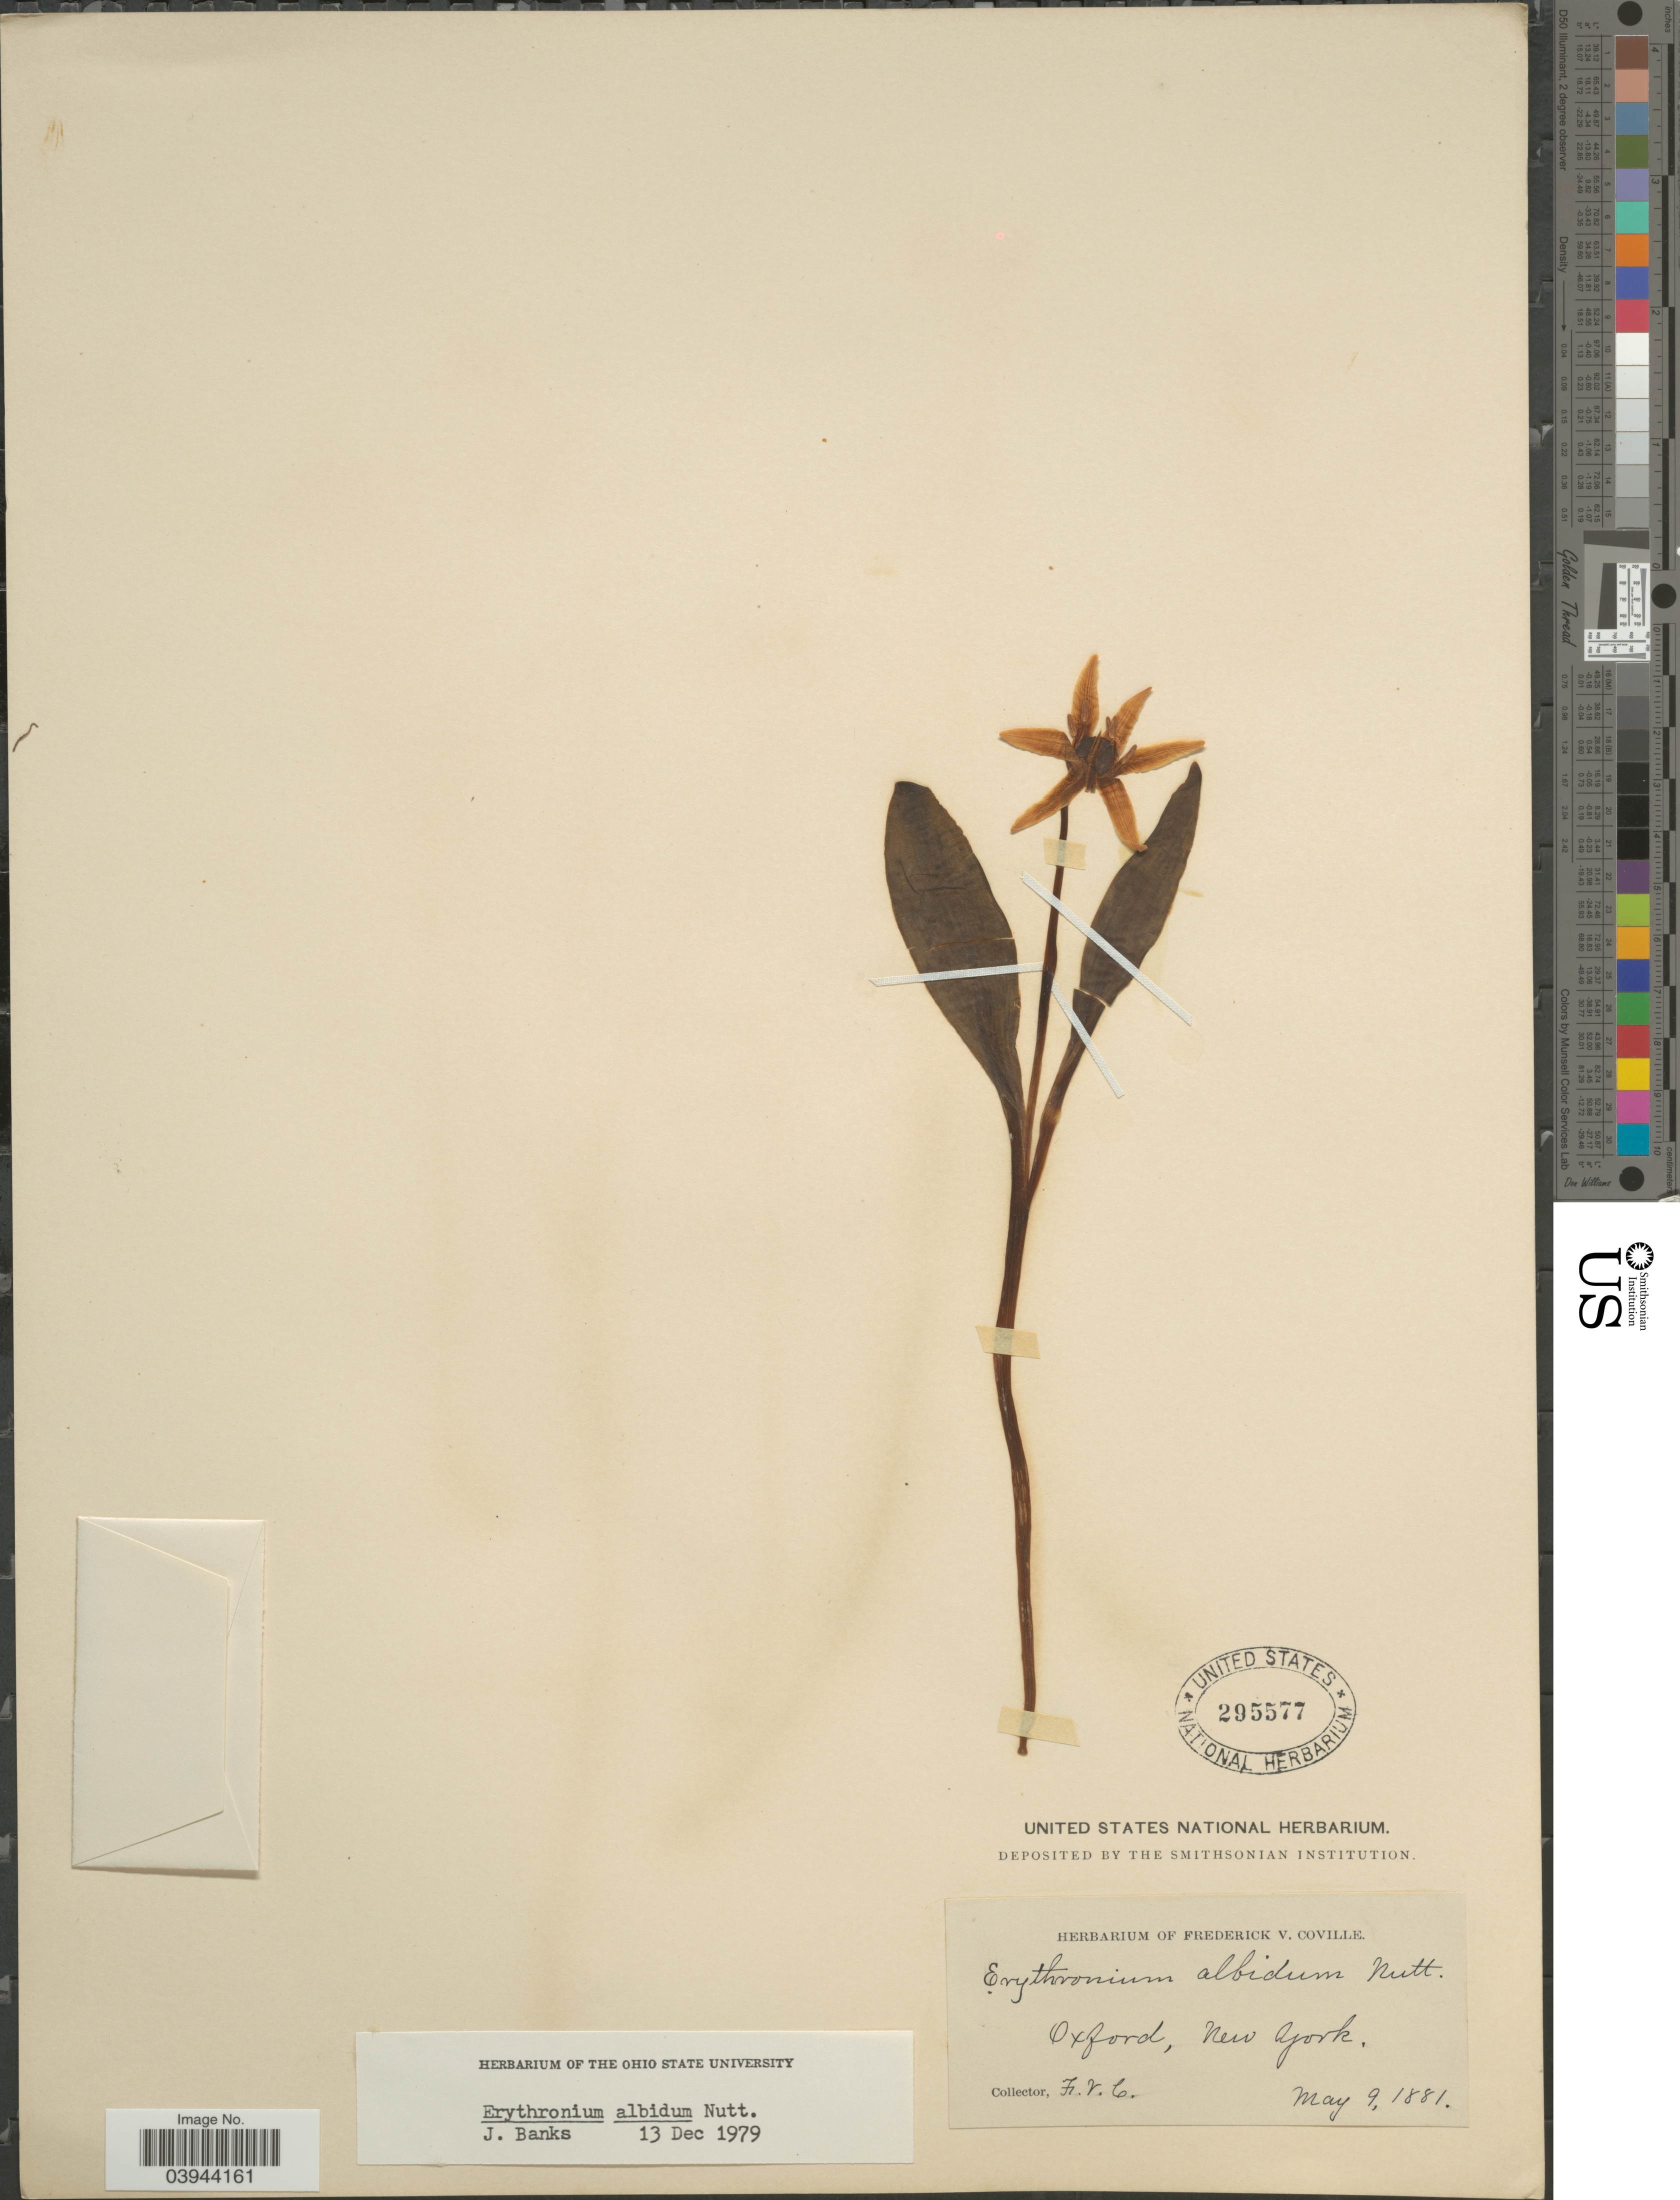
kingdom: Plantae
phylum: Tracheophyta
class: Liliopsida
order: Liliales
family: Liliaceae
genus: Erythronium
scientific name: Erythronium albidum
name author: Nutt.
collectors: F. V. Coville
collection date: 1881-05-09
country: United States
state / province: New York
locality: Oxford.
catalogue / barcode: US 295577